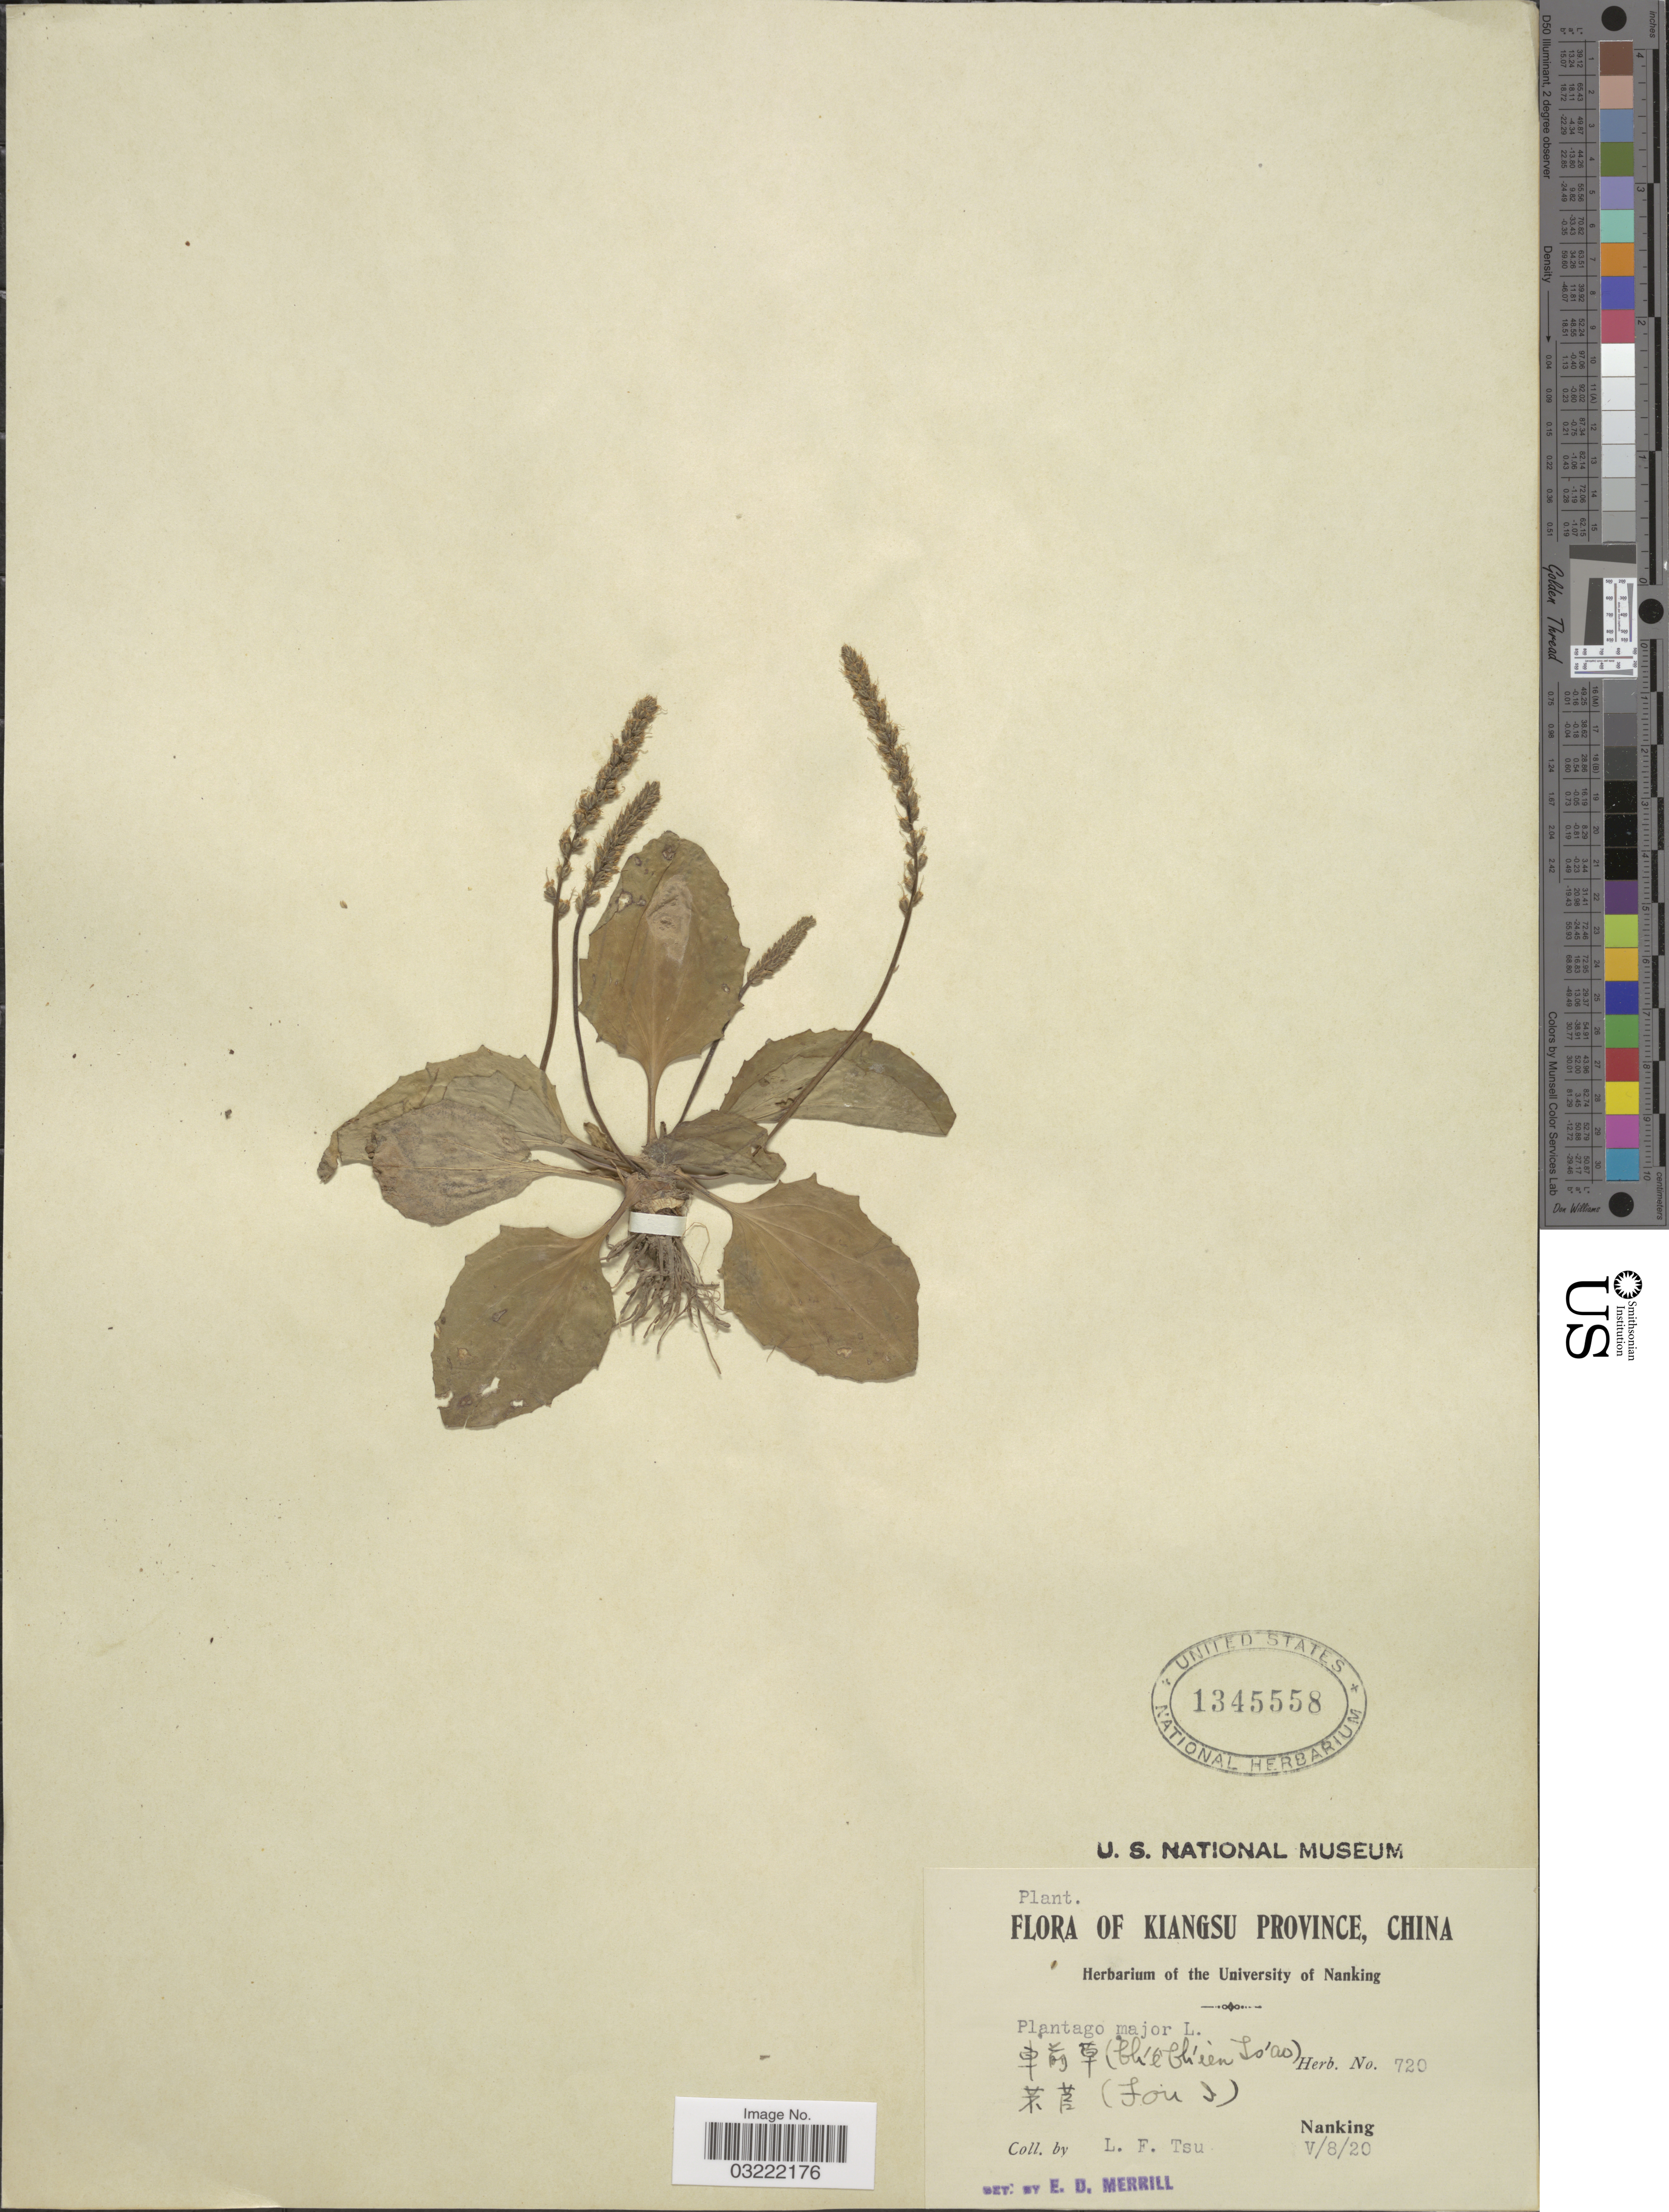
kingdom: Plantae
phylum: Tracheophyta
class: Magnoliopsida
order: Lamiales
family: Plantaginaceae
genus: Plantago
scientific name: Plantago major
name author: L.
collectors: L. Tsu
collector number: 720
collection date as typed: Transcribed d/m/y: 8/5/20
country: China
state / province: Jiangsu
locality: Kiangsu Province. Nanking.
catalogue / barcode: US 1345558